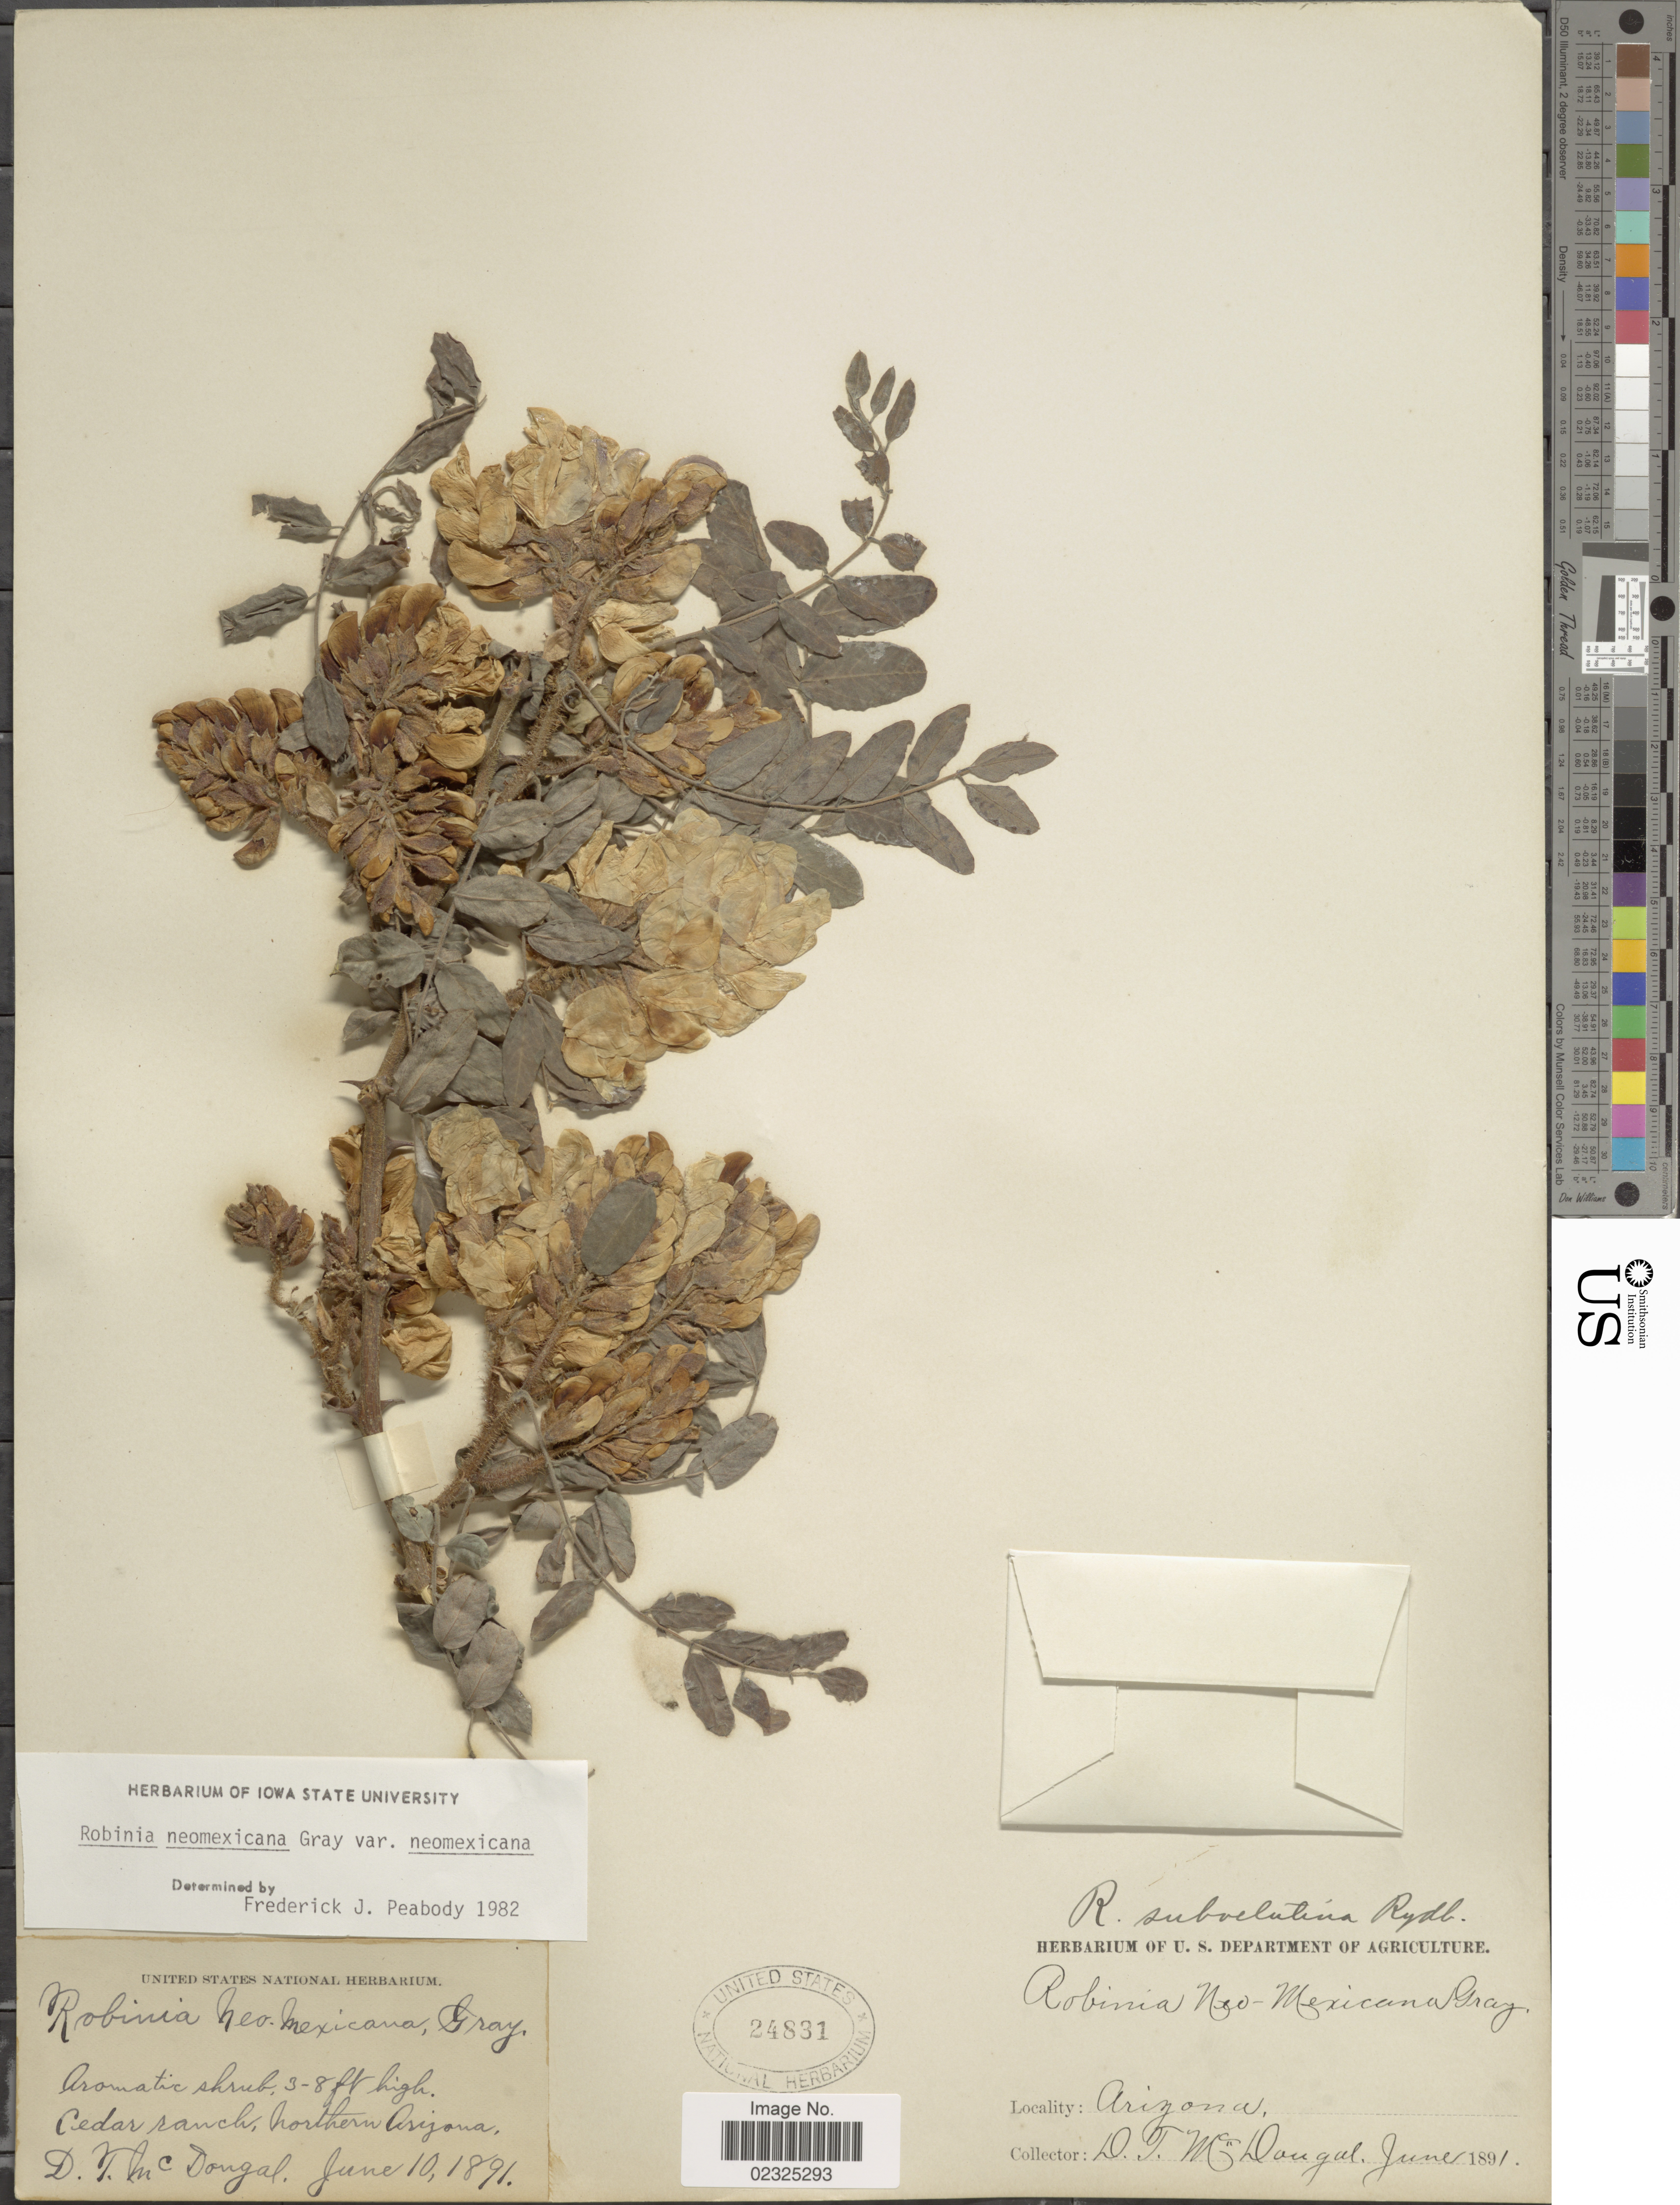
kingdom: Plantae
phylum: Tracheophyta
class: Magnoliopsida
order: Fabales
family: Fabaceae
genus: Robinia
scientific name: Robinia neomexicana var. neomexicana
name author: A. Gray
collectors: D. McDougal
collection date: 1891-06-10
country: United States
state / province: Arizona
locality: Cedar ranch, Northern Arizona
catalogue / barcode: US 24831